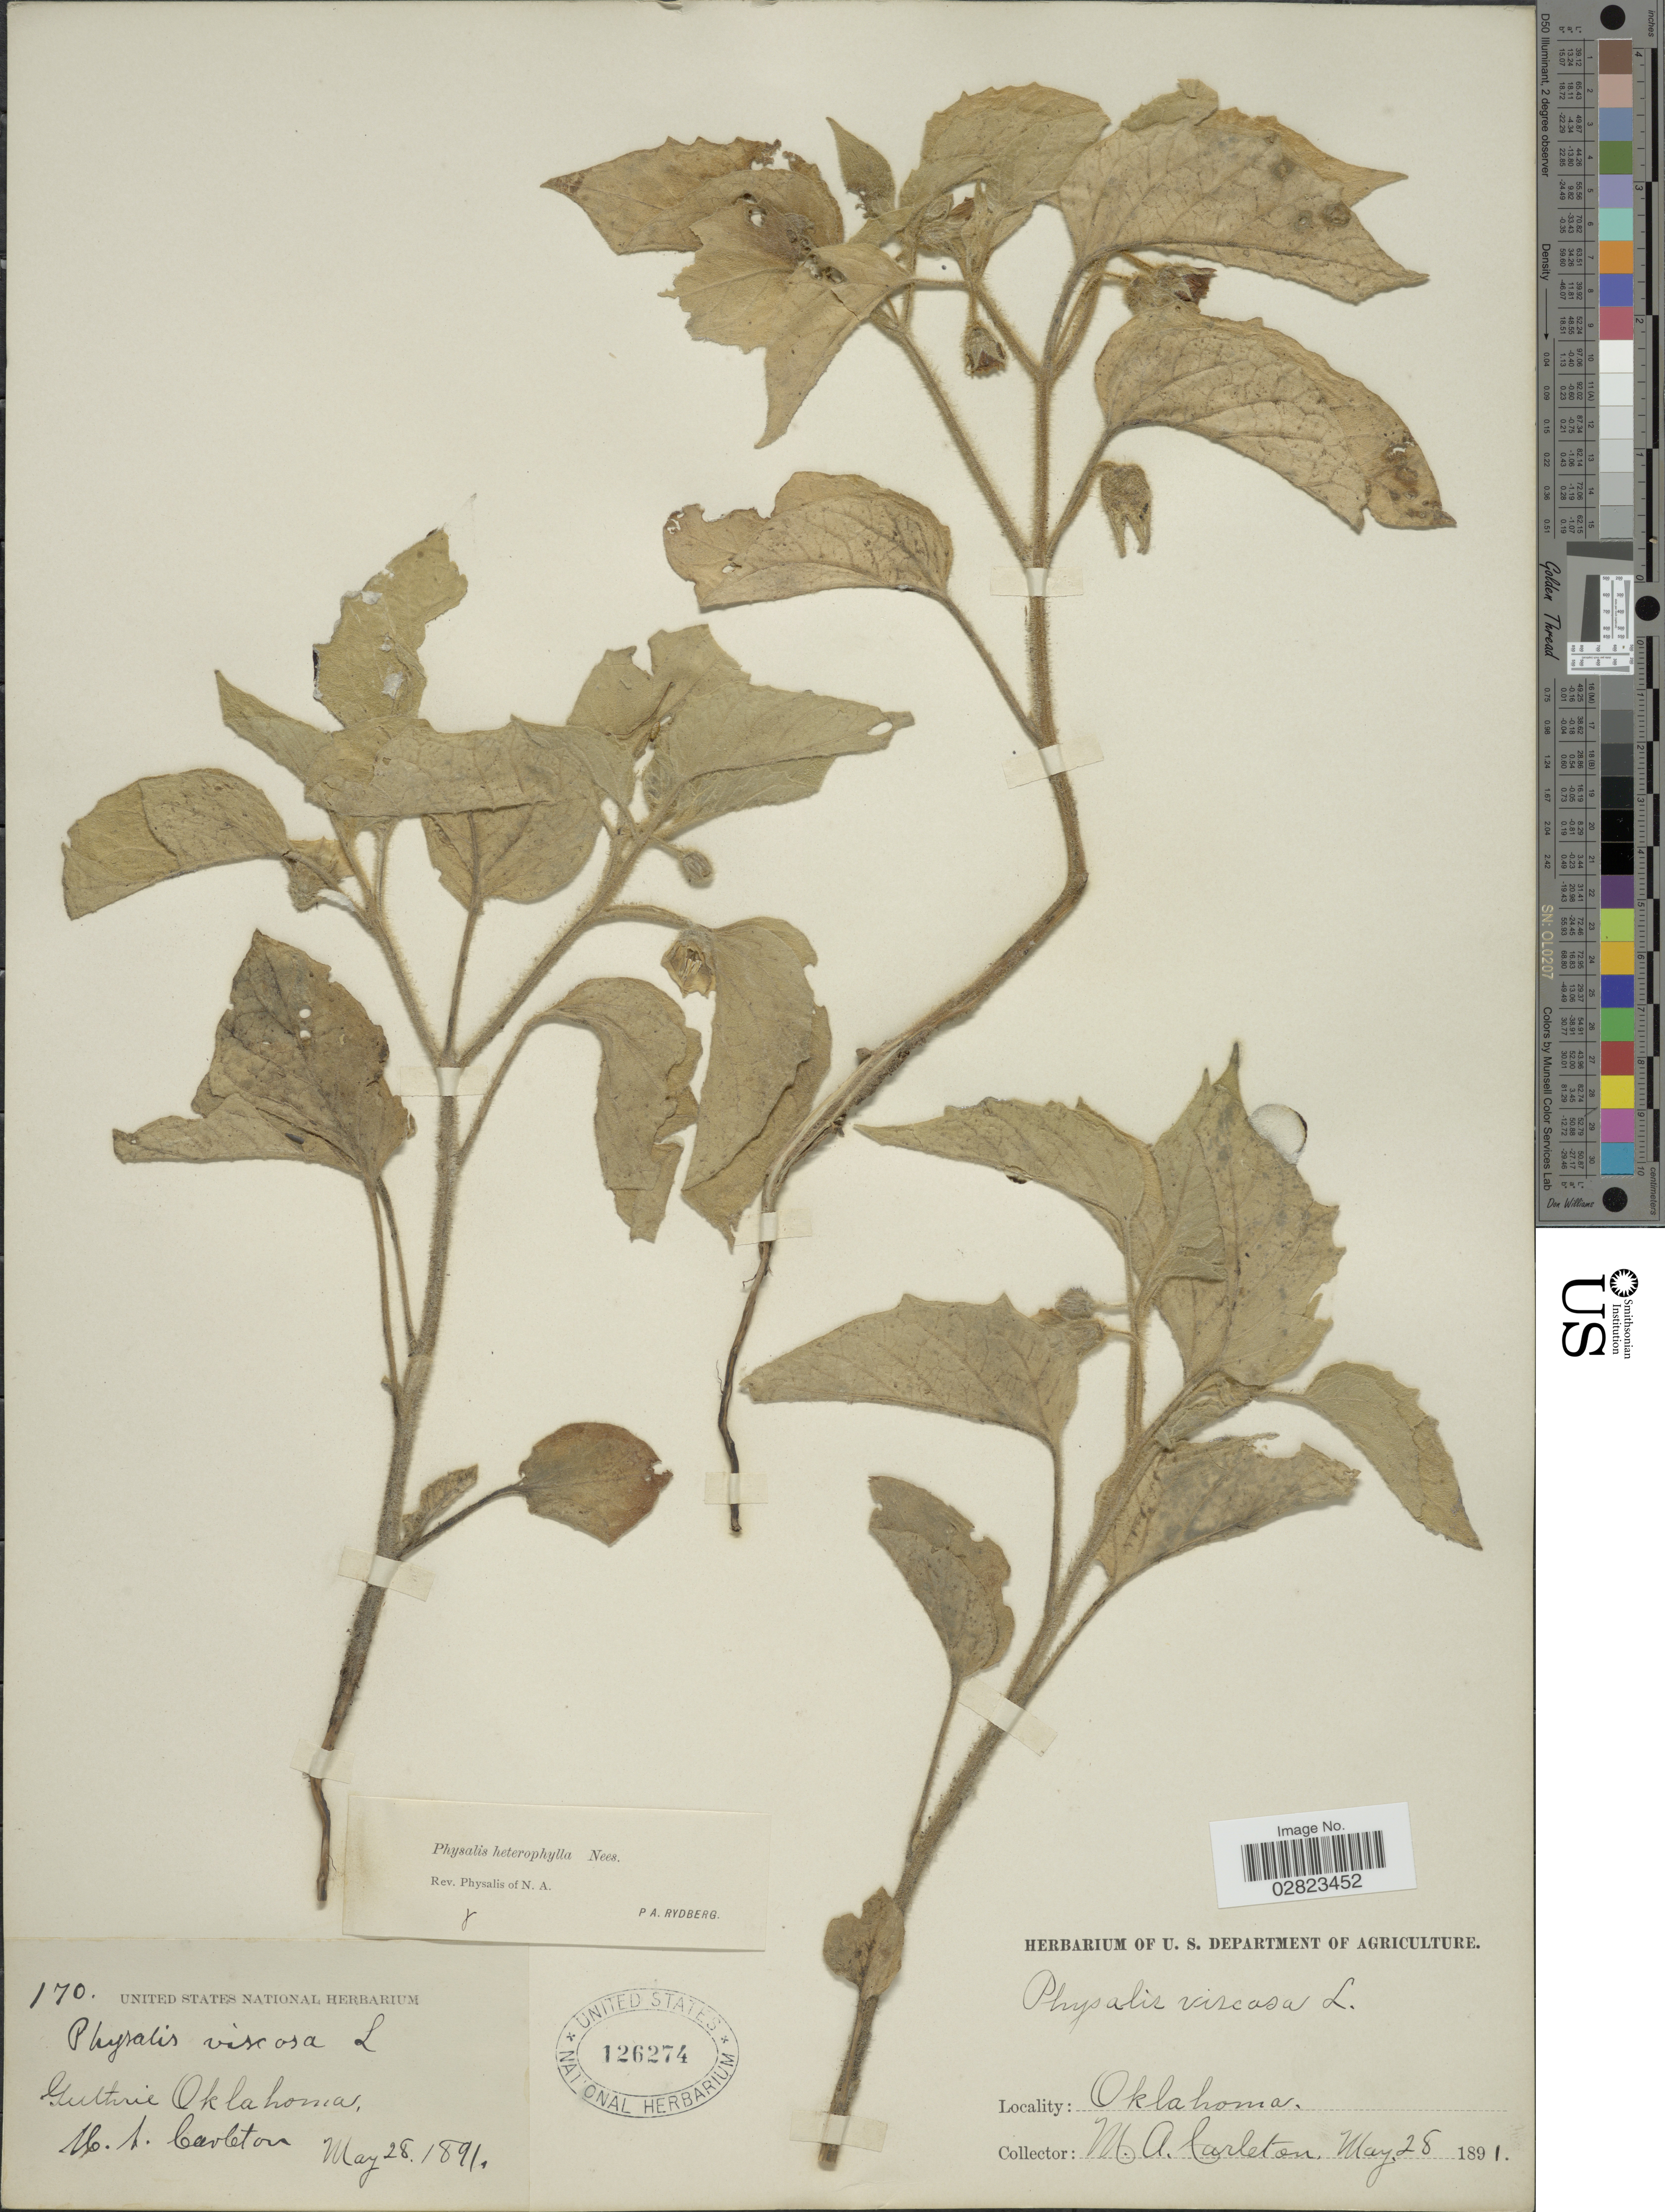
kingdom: Plantae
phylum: Tracheophyta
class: Magnoliopsida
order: Solanales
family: Solanaceae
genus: Physalis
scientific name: Physalis heterophylla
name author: Nees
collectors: M. A. Carleton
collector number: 170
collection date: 1891-05-28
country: United States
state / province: Oklahoma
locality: Guthrie Oklahoma.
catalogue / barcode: US 126274